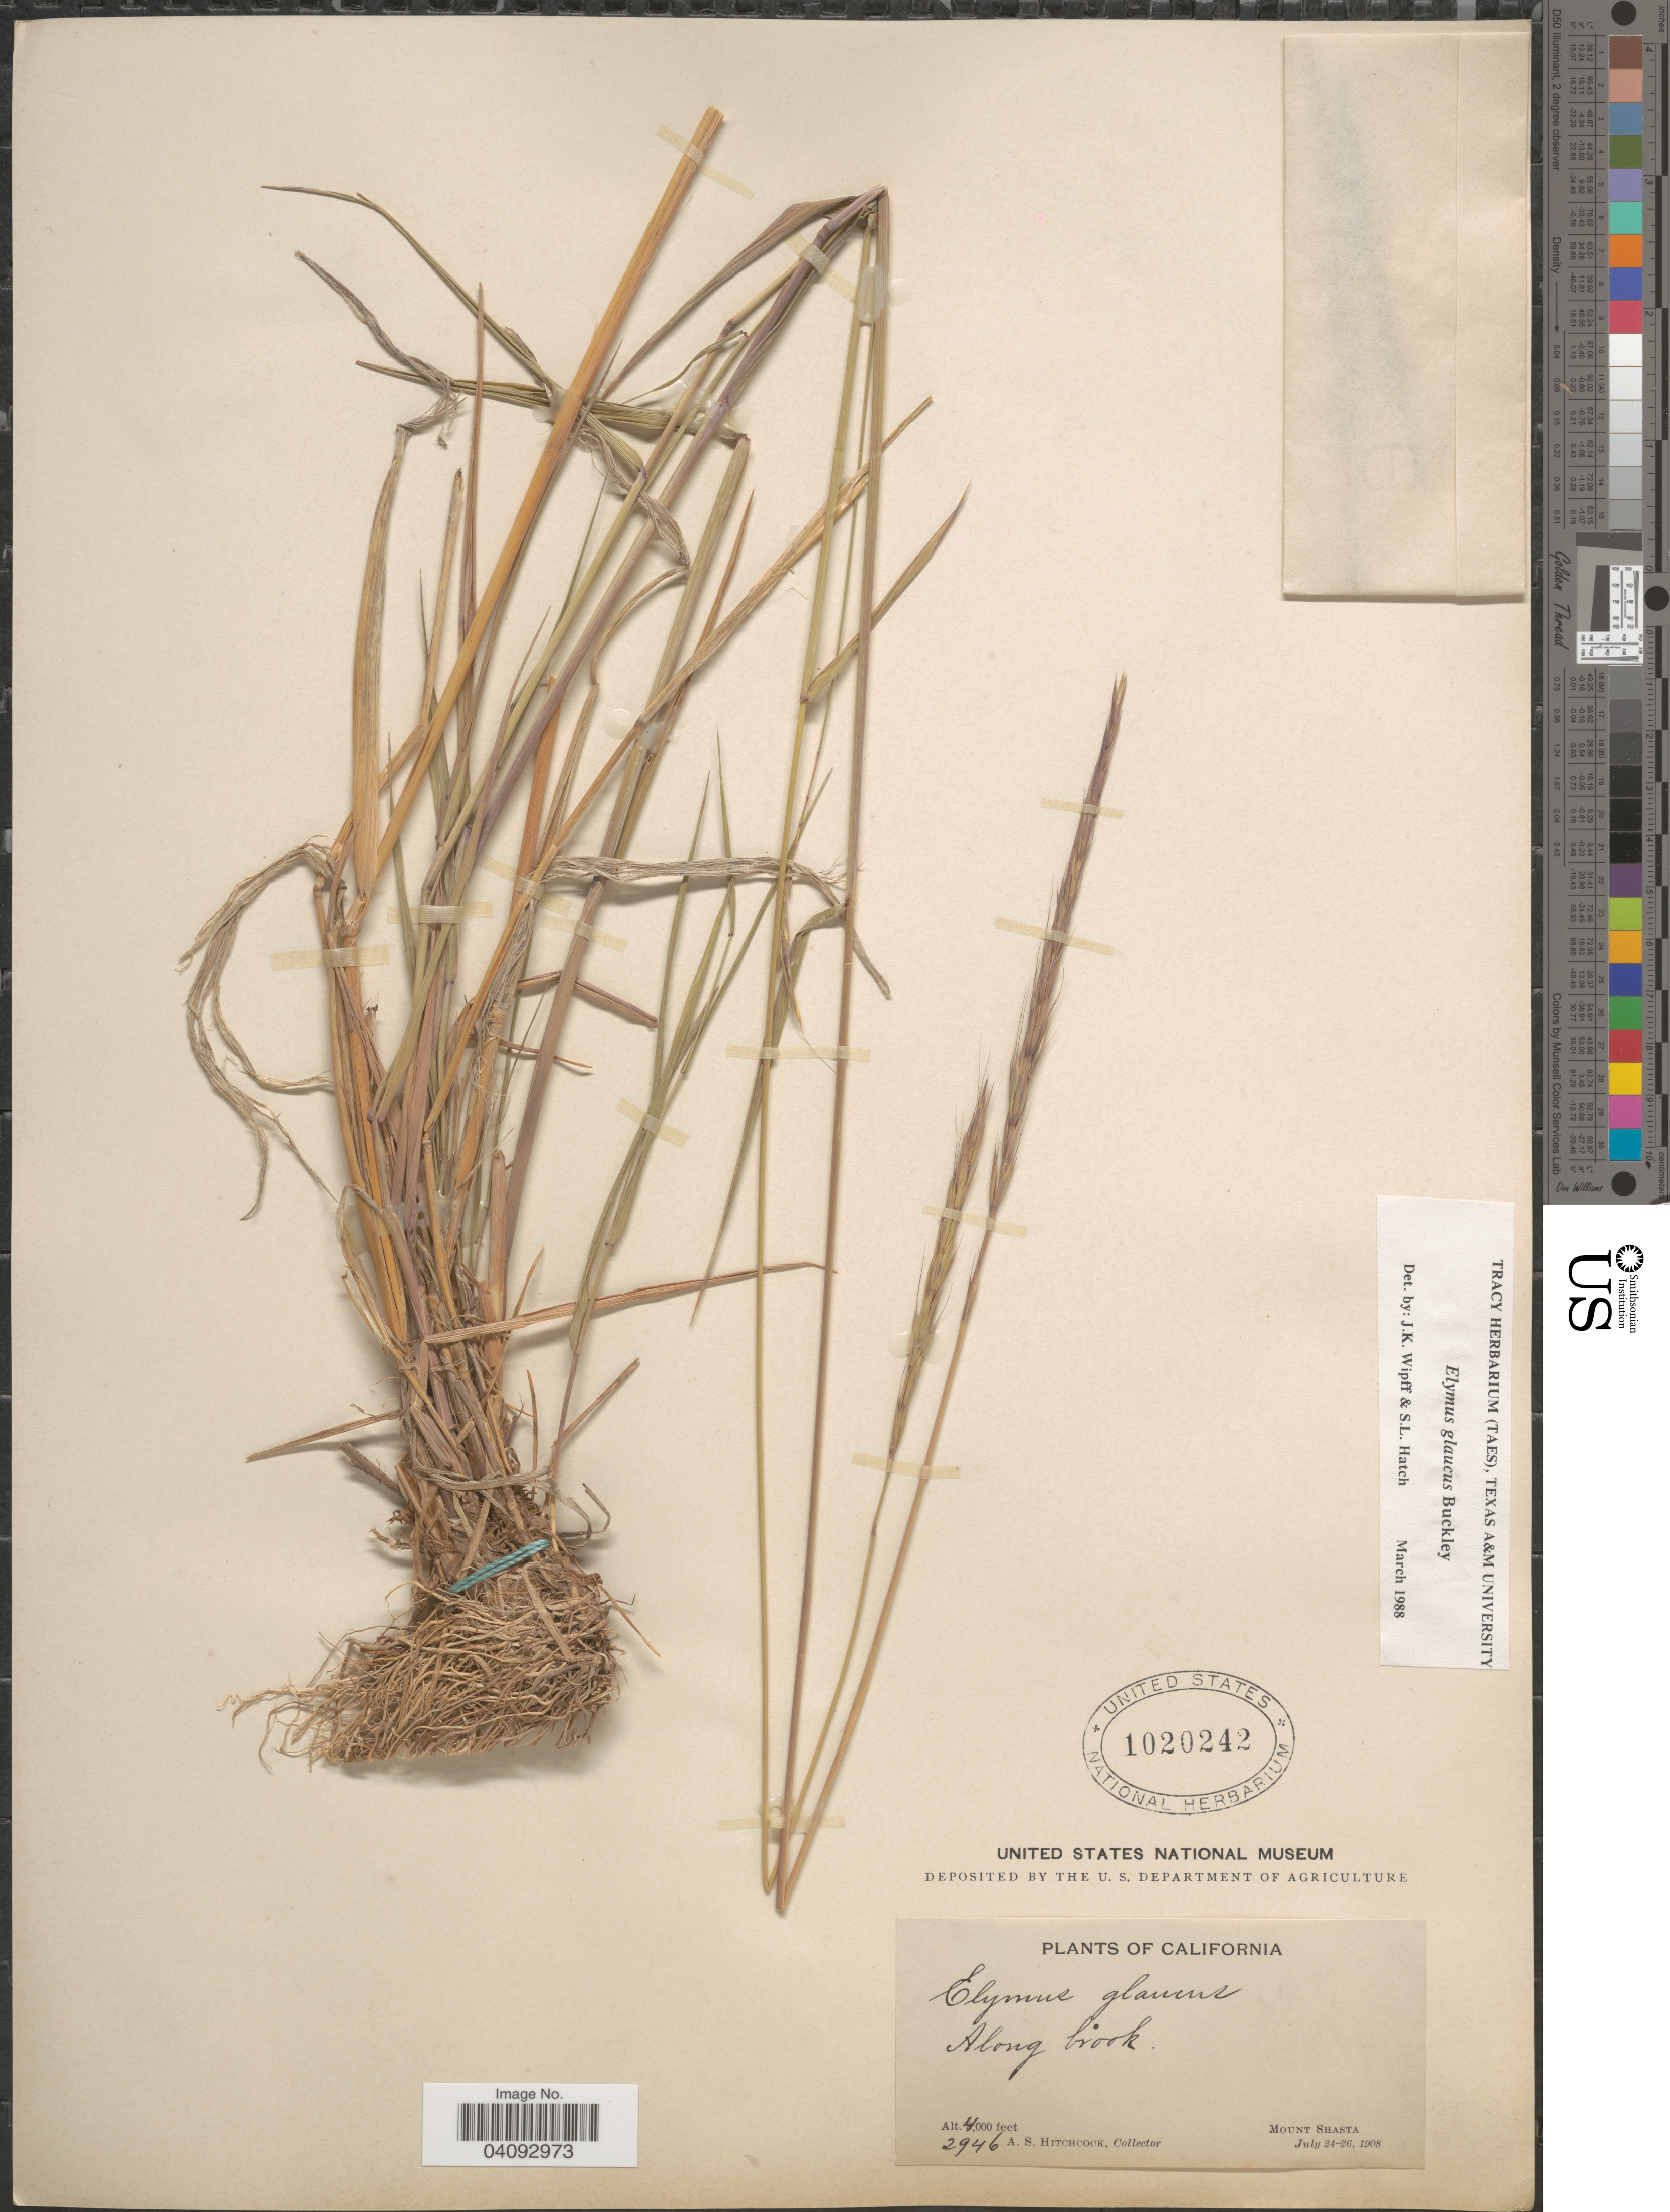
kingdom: Plantae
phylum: Tracheophyta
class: Liliopsida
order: Poales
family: Poaceae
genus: Elymus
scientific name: Elymus glaucus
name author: Buckley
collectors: A. S. Hitchcock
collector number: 2946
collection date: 1908-07-24/1908-07-26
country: United States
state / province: California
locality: Along brook. Mount Shasta.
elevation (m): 1219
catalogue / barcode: US 1020242